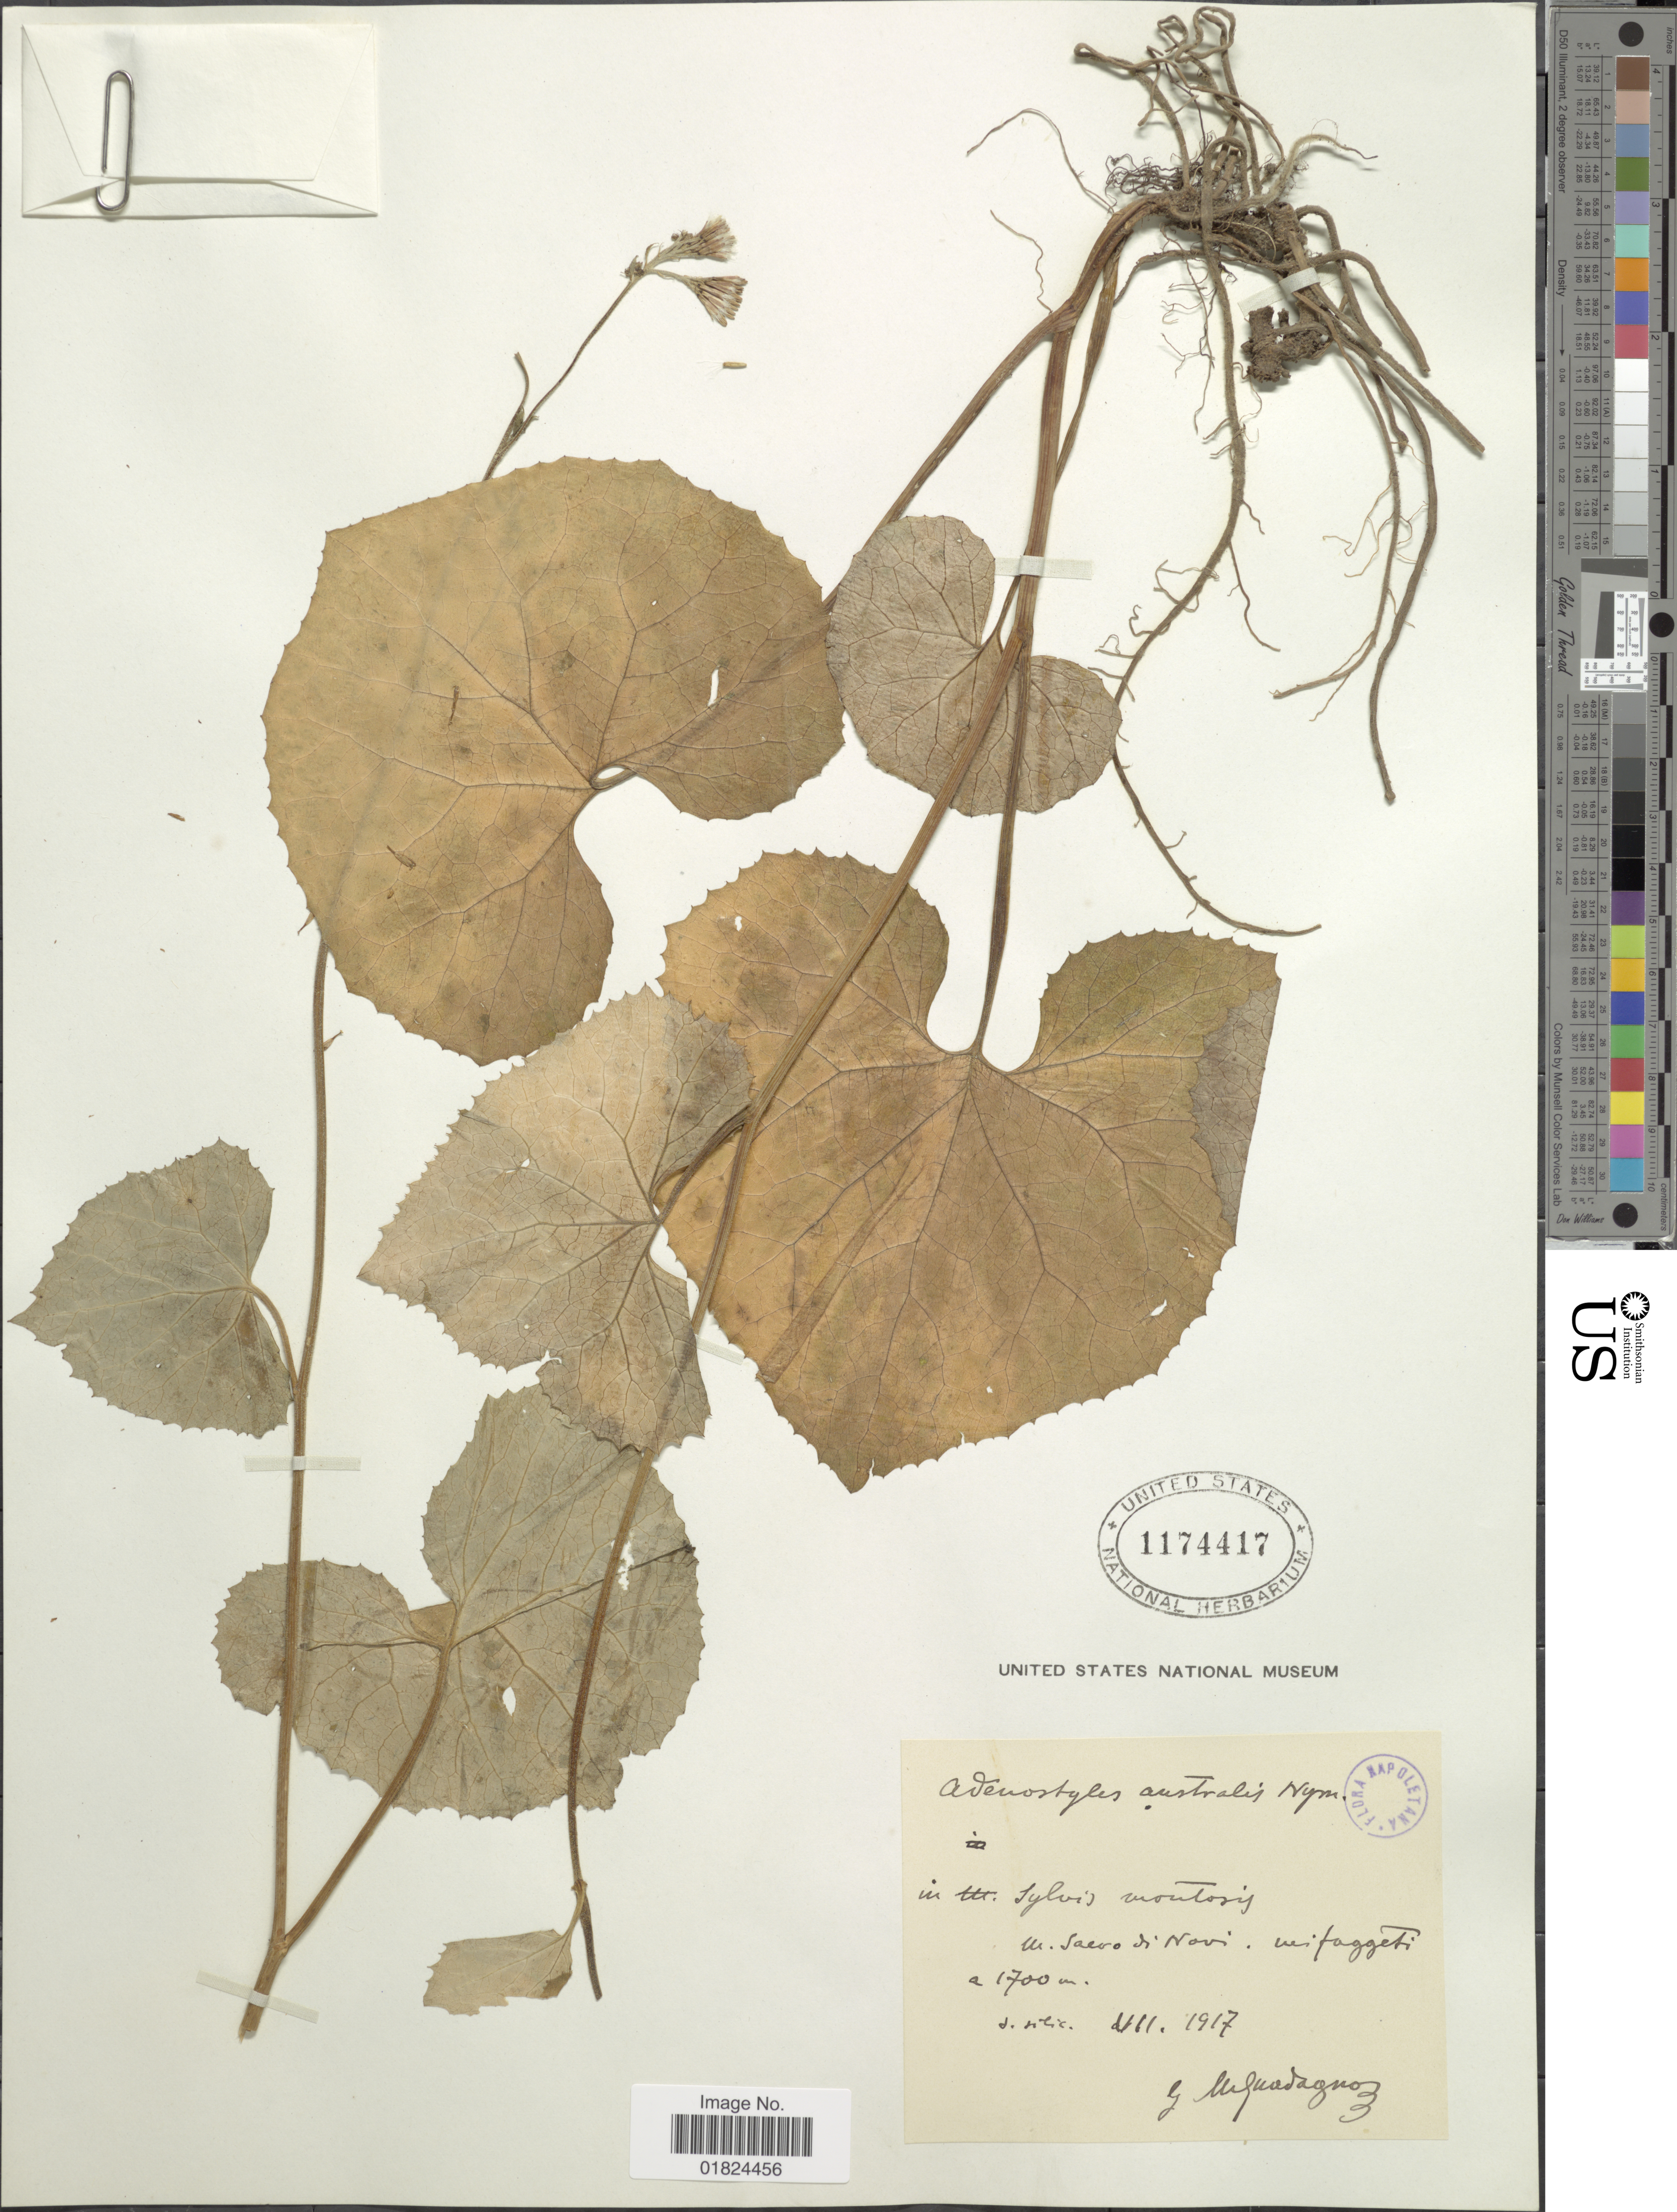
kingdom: Plantae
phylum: Tracheophyta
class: Magnoliopsida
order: Asterales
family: Asteraceae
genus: Adenostyles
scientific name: Adenostyles australis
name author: (Ten.) Iamonico & Pignatti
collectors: G. Urguadagnoz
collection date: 1917-07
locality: In sylvis montosis, m. Sacro do Novi, mis faggeti. [interpreted]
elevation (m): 1700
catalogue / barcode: US 1174417